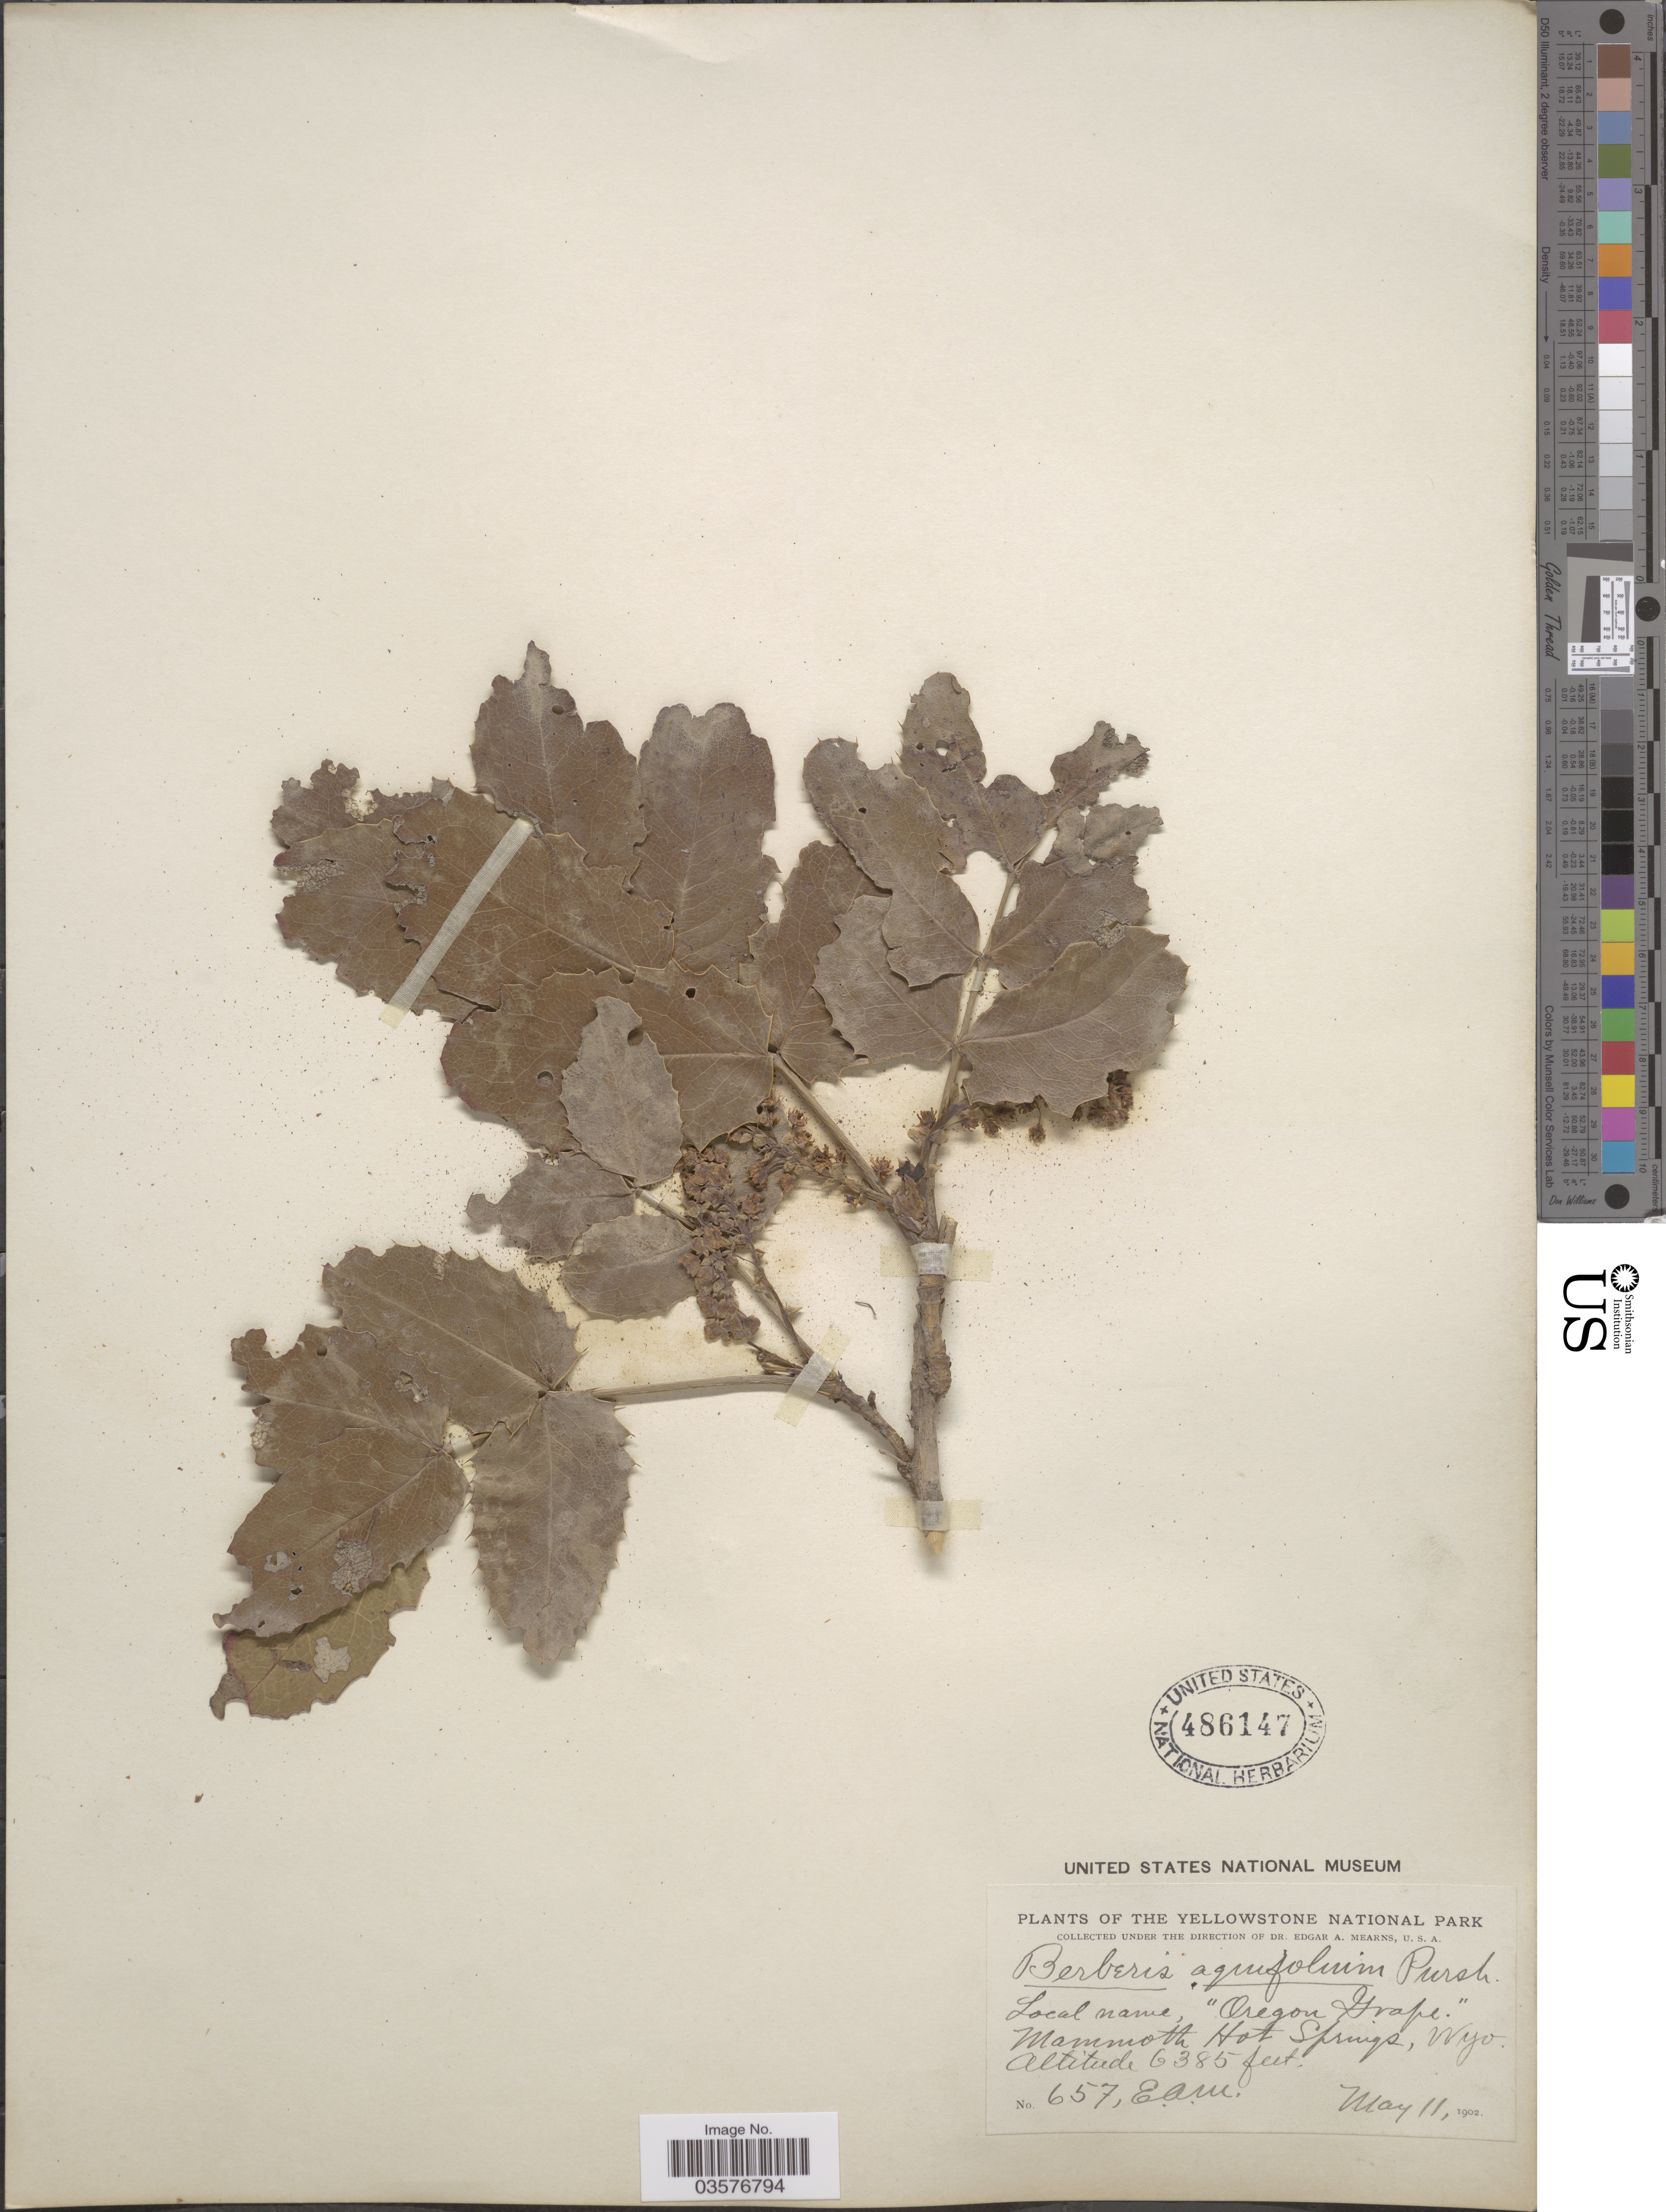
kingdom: Plantae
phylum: Tracheophyta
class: Magnoliopsida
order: Ranunculales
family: Berberidaceae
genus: Mahonia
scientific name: Mahonia repens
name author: (Lindl.) G. Don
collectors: E. A. Mearns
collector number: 657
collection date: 1902-05-11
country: United States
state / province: Wyoming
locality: The Yellowstone National Park. Mammoth Hot Springs.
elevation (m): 1946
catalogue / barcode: US 486147